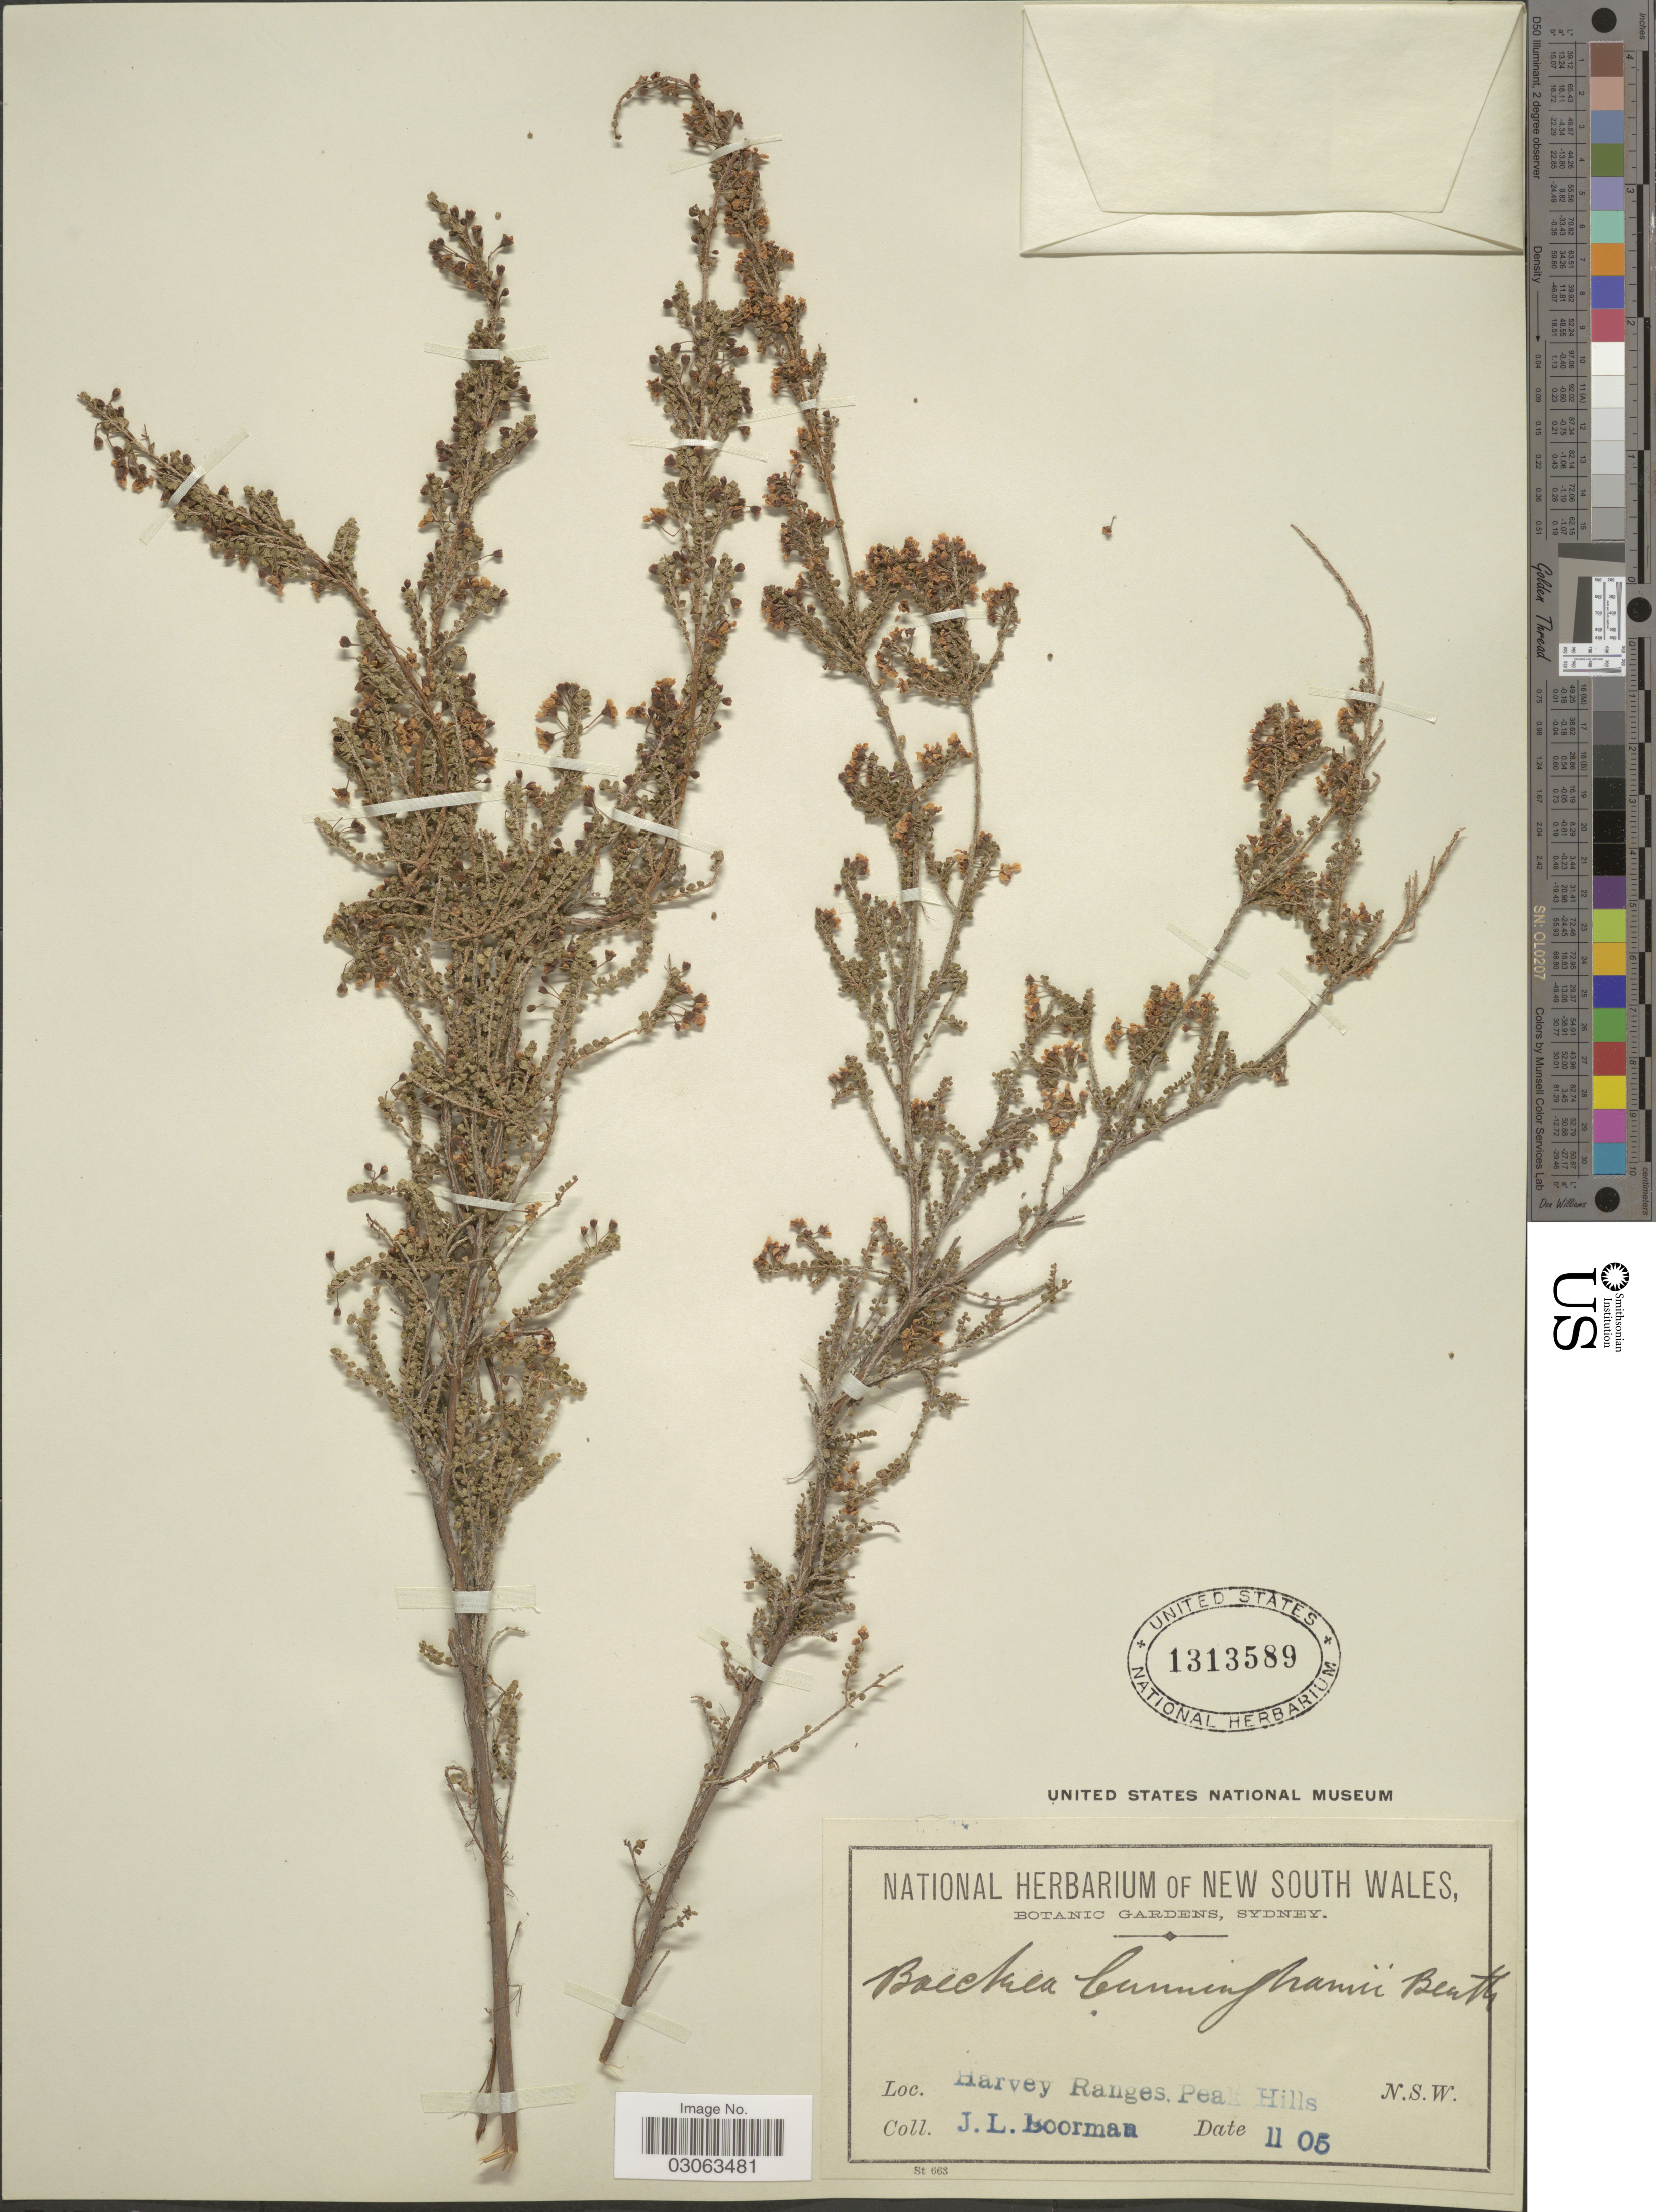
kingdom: Plantae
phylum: Tracheophyta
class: Magnoliopsida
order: Myrtales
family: Myrtaceae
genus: Sannantha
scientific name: Sannantha cunninghamii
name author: (Schauer) P.G. Wilson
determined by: Rye, B. L.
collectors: J. Boorman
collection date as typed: Transcribed d/m/y: /2/5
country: Australia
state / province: New South Wales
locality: Harvey Ranges. Peak Hills. N. S. W.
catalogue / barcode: US 1313589